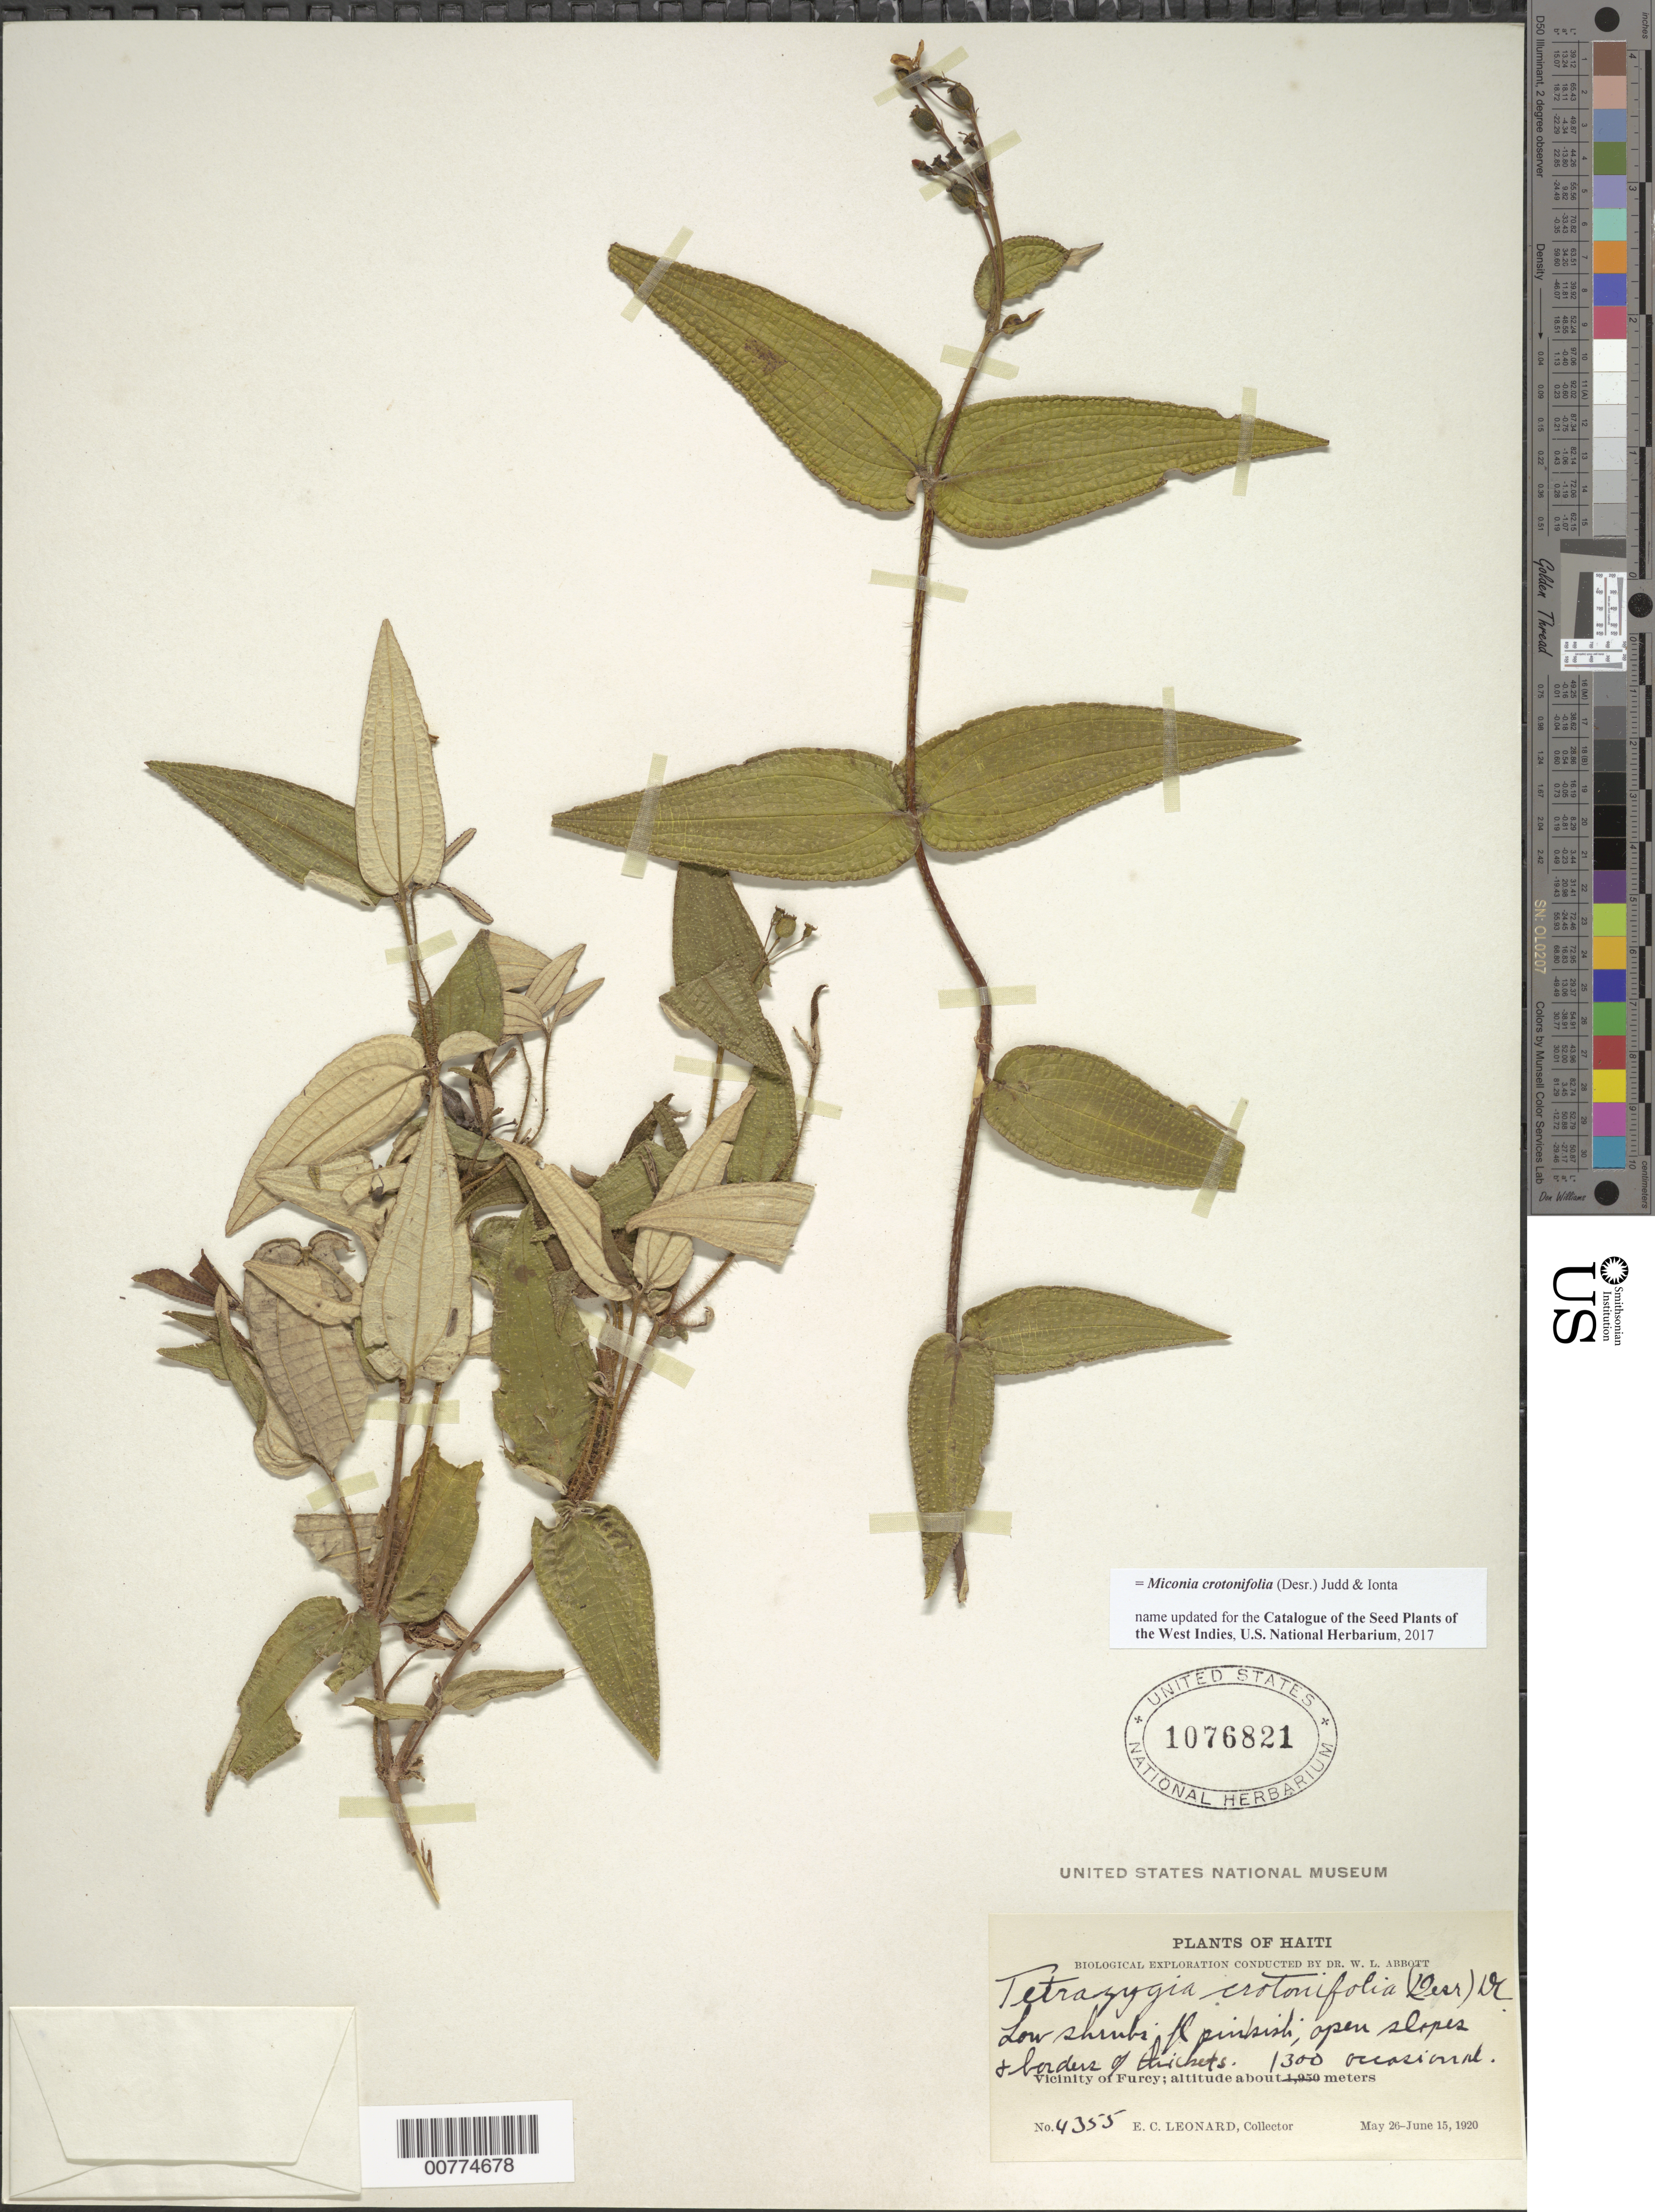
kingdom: Plantae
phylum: Tracheophyta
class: Magnoliopsida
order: Myrtales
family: Melastomataceae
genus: Miconia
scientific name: Miconia crotonifolia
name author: (Desr.) Judd & Ionta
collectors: E. C. Leonard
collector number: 4355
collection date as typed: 26 May 1920 15 Jun 1920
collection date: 1920-05-26/1920-06-15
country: Haiti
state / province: Ouest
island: Hispaniola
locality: Vicinity of Furcy.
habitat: Open slopes and borders of thickets.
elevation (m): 1300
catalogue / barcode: US 1076821